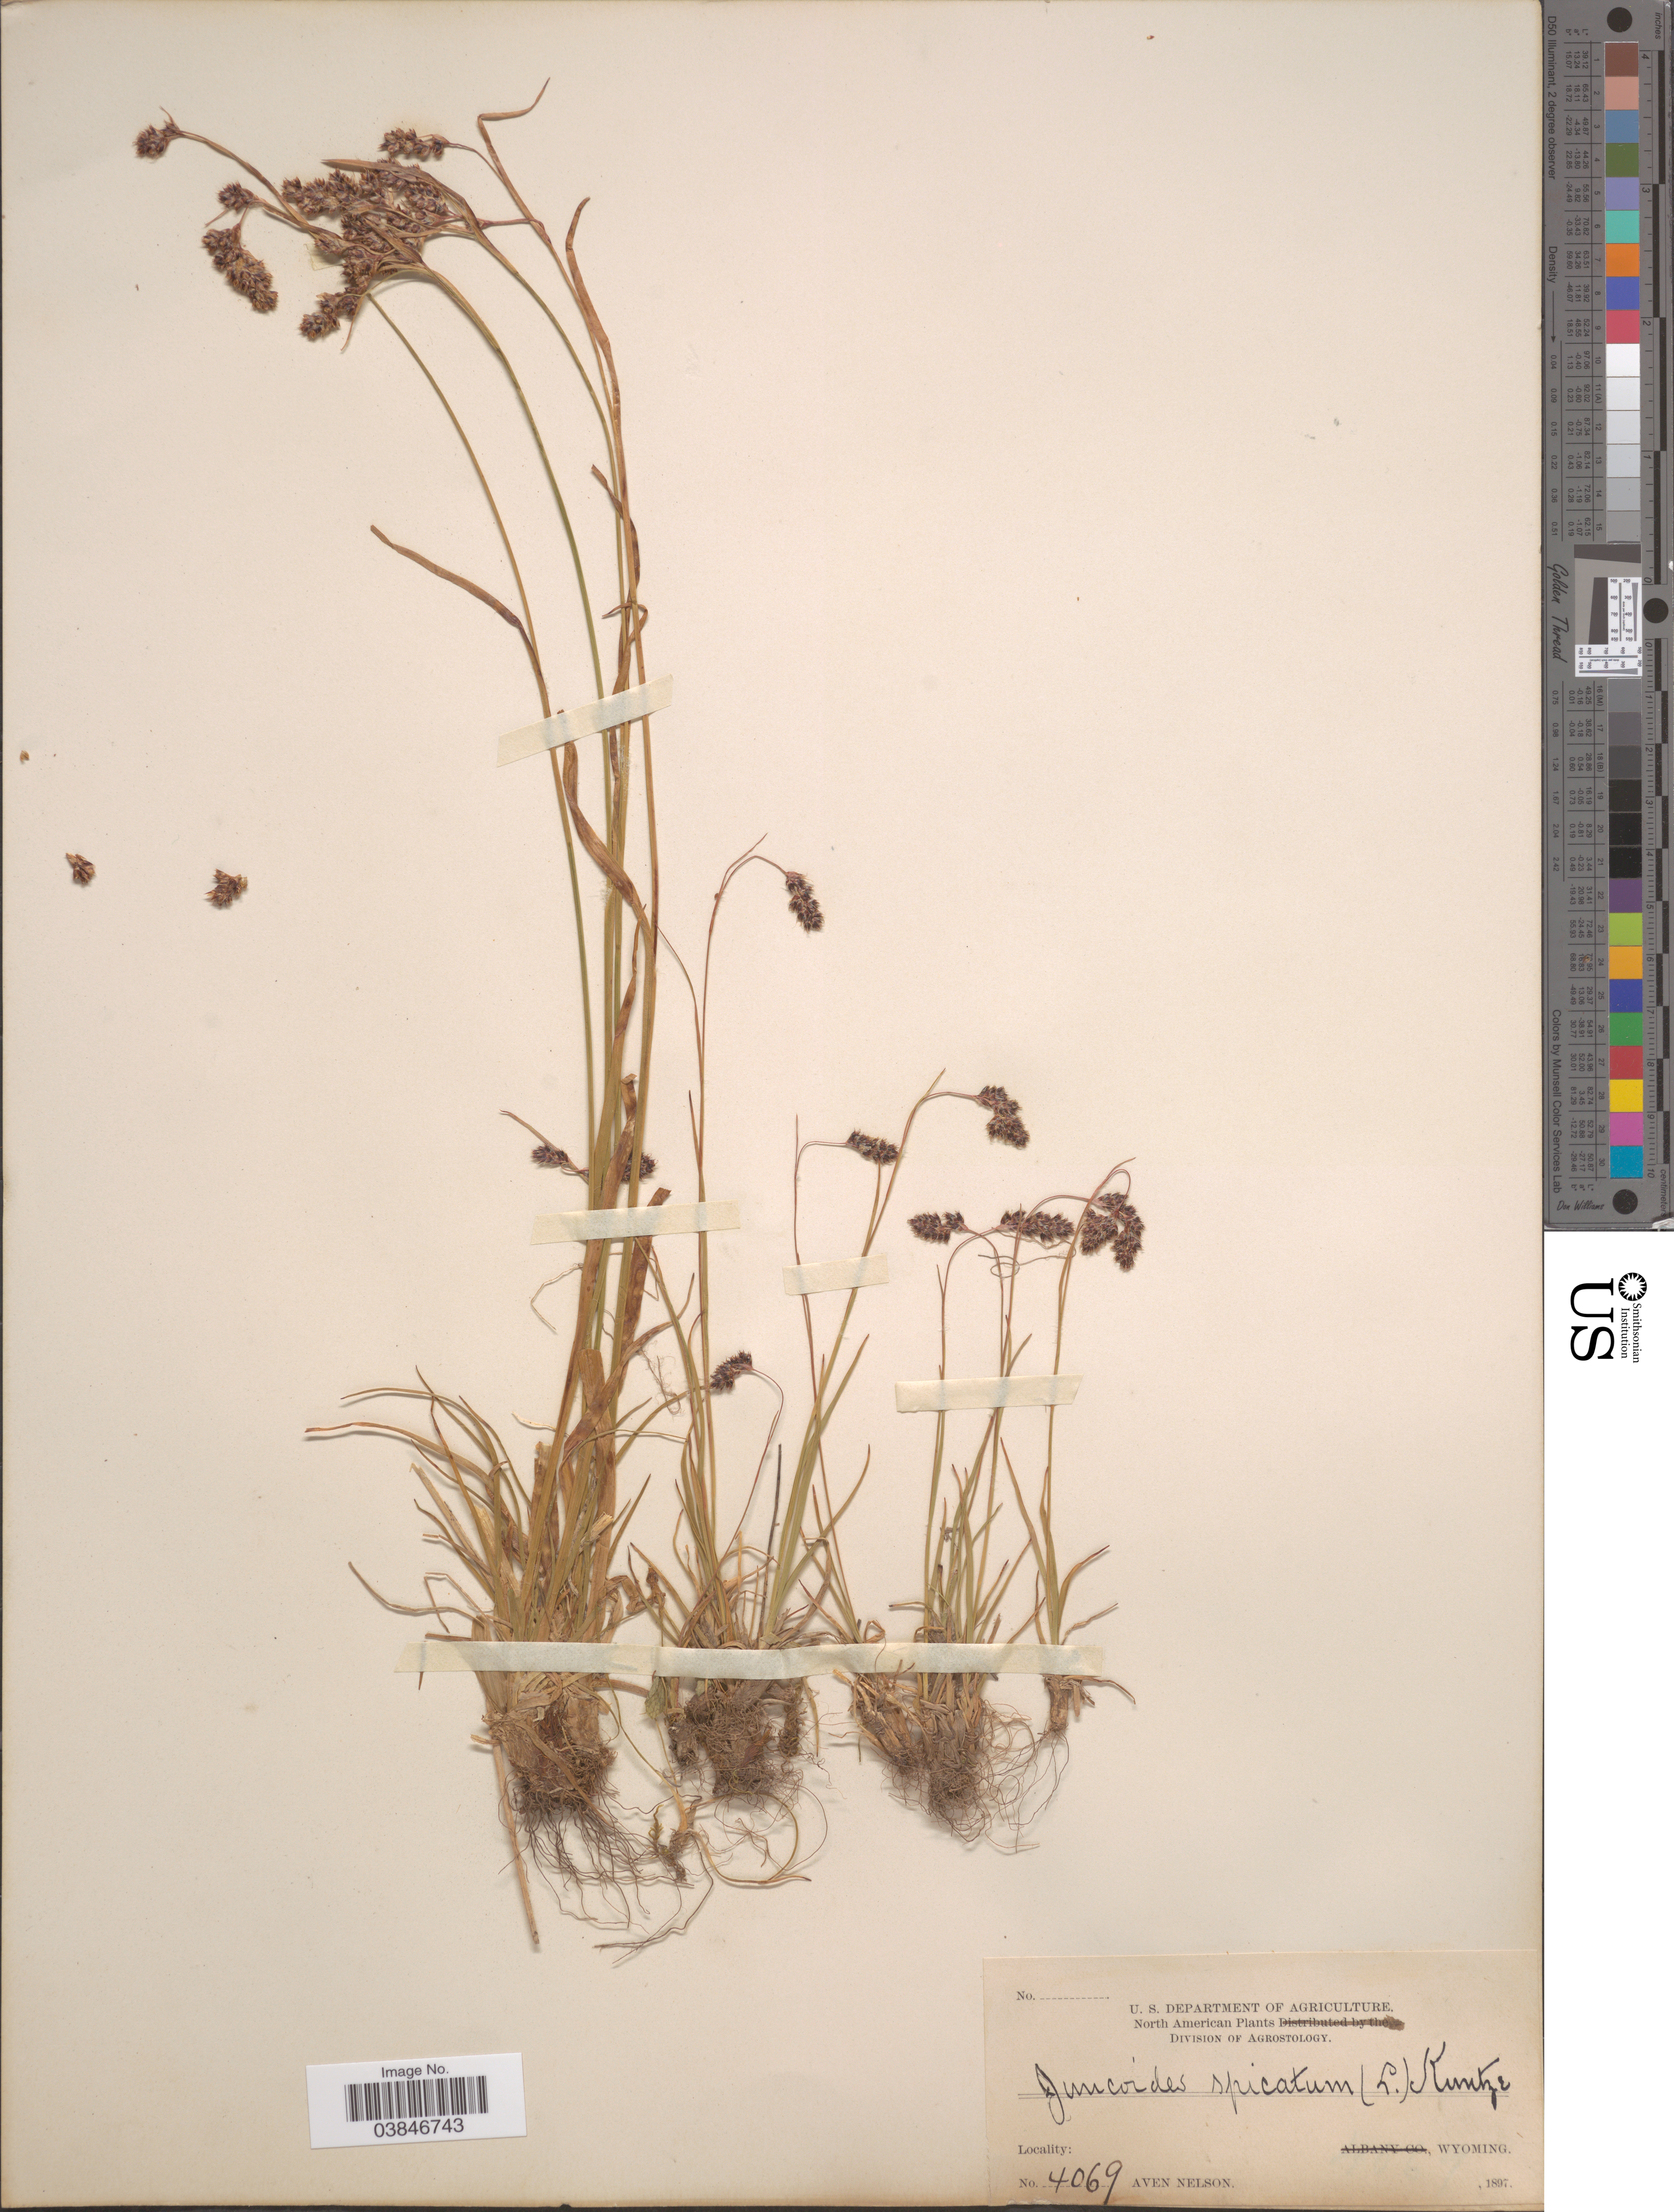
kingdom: Plantae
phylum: Tracheophyta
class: Liliopsida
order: Poales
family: Juncaceae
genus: Luzula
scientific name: Luzula spicata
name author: (L.) DC.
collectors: A. Nelson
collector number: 4069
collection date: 1897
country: United States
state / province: Wyoming